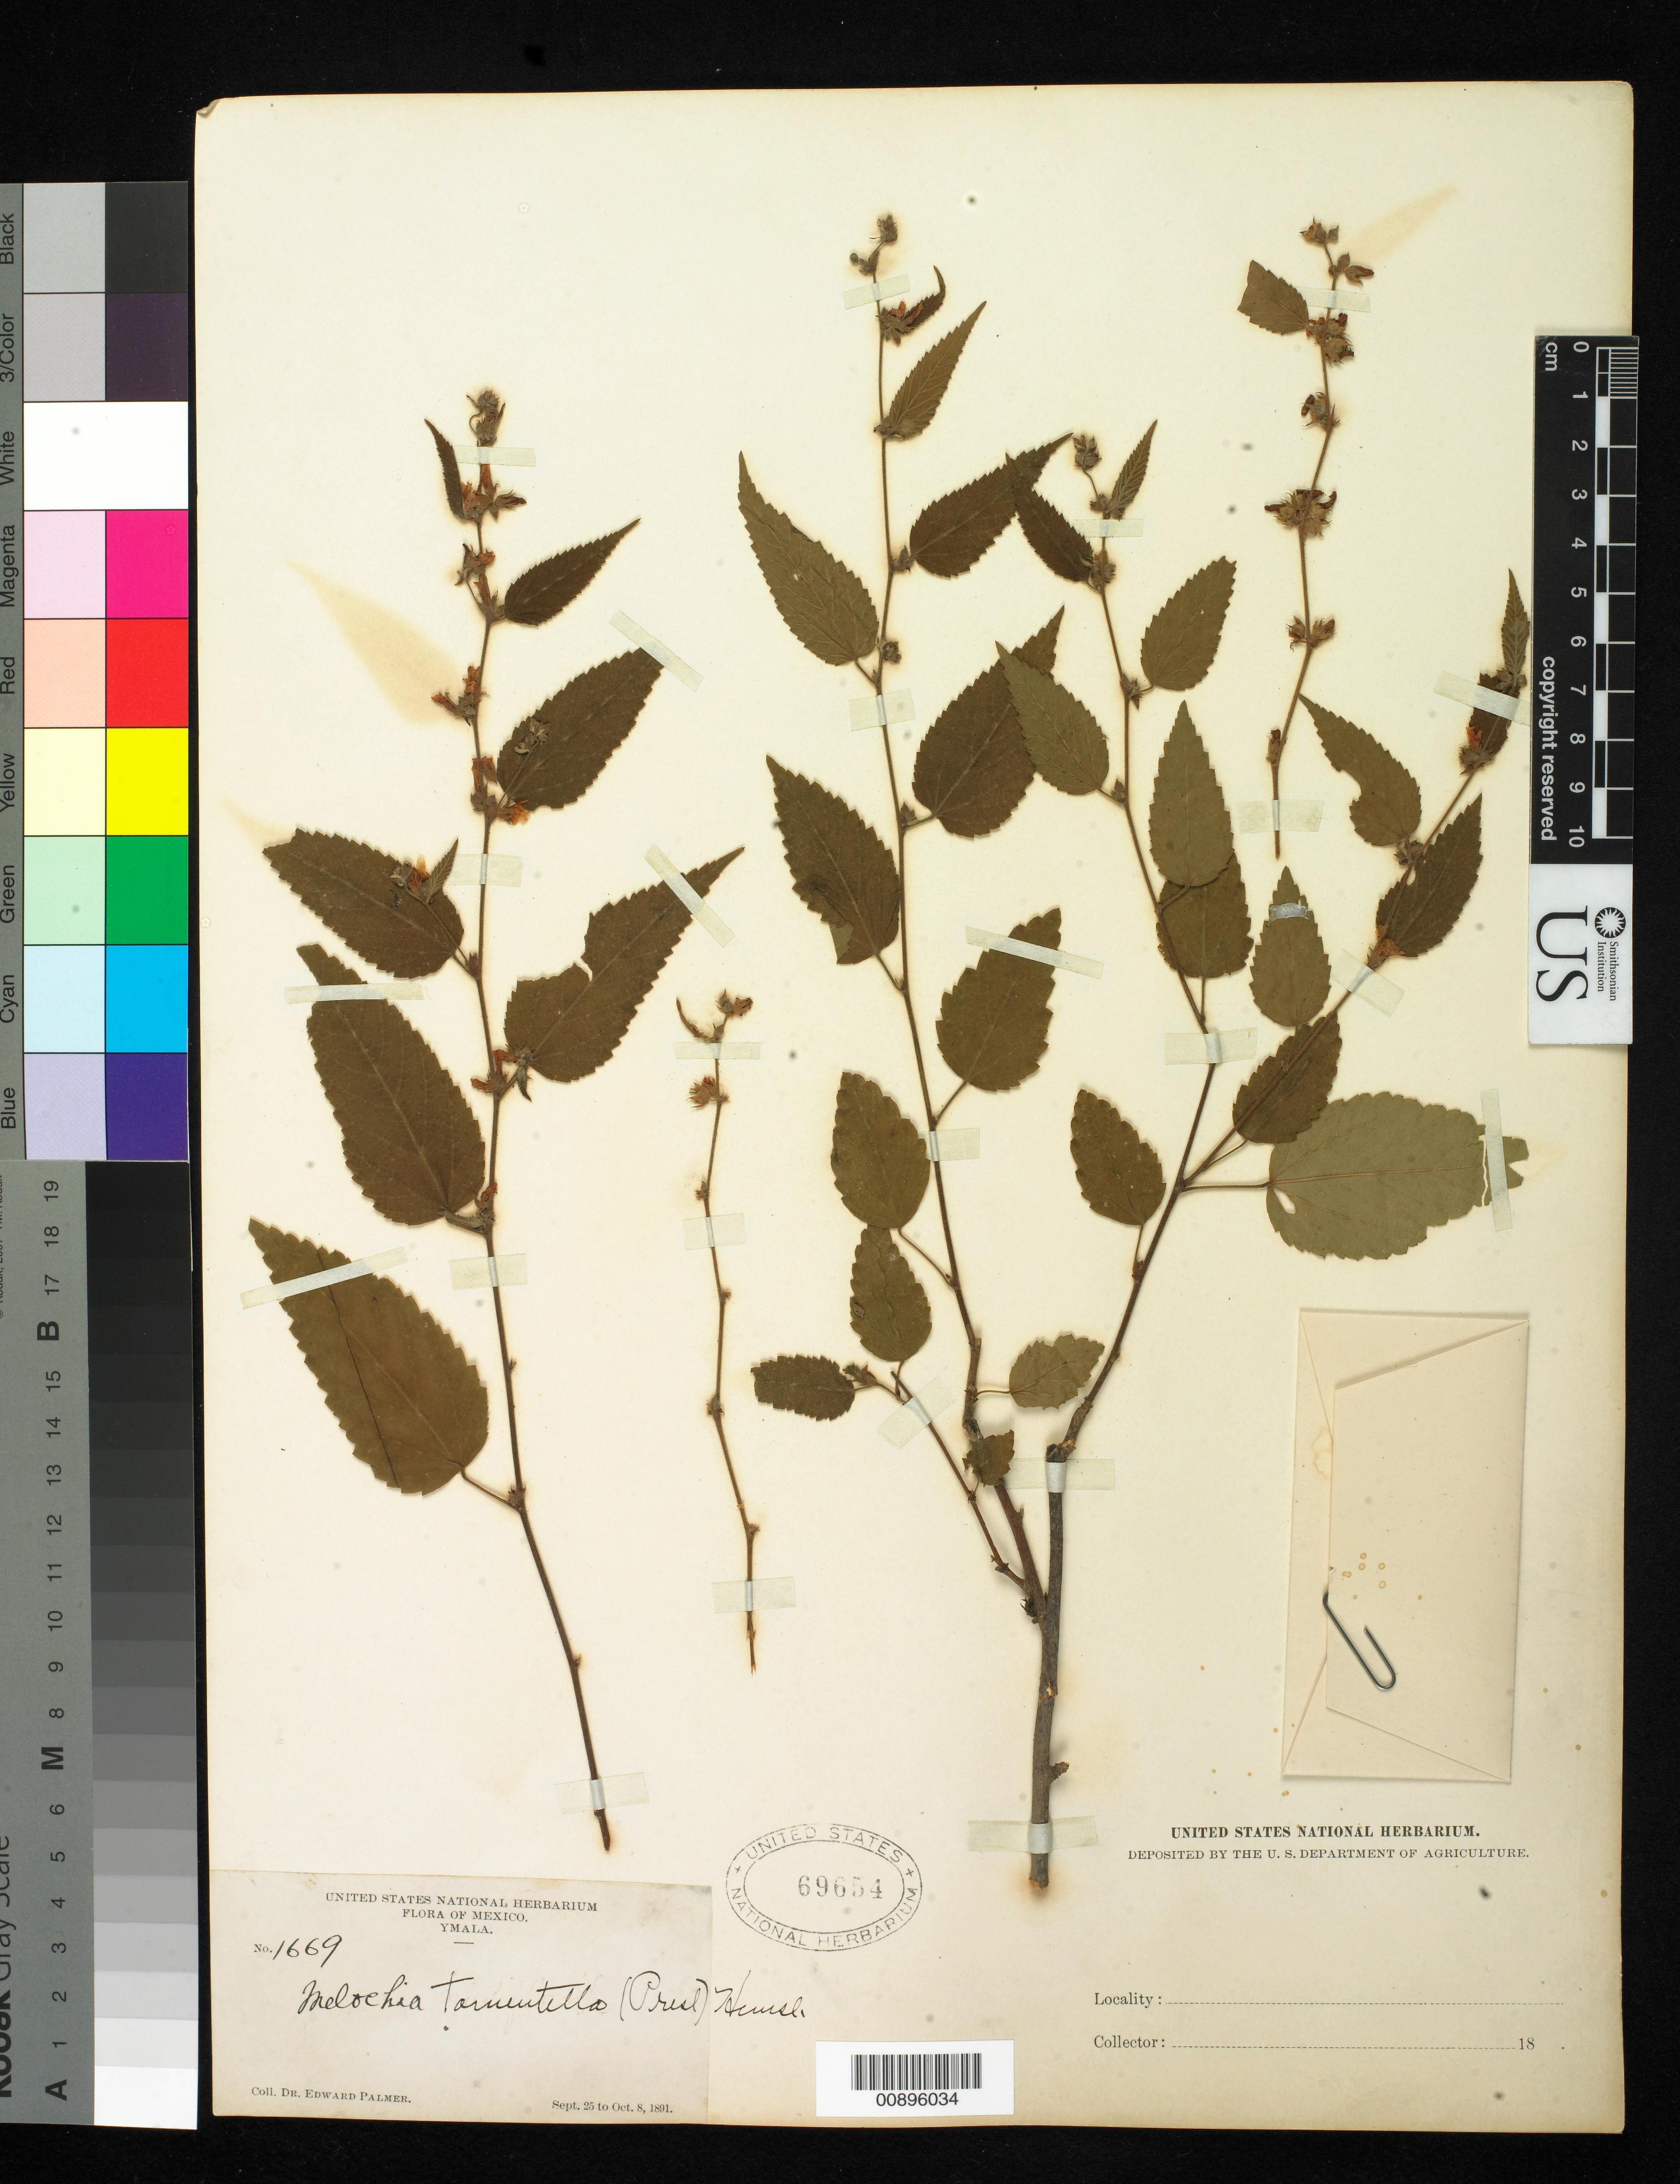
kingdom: Plantae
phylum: Tracheophyta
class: Magnoliopsida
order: Malvales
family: Malvaceae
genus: Melochia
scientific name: Melochia tomentella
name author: (C. Presl) Hemsl.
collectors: E. Palmer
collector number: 1669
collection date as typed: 25 Sep 1891 to 08 Oct 1891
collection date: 1891-09-25/1891-10-08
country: Mexico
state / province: Sinaloa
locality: Ymala, Sinaloa.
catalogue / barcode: US 69654